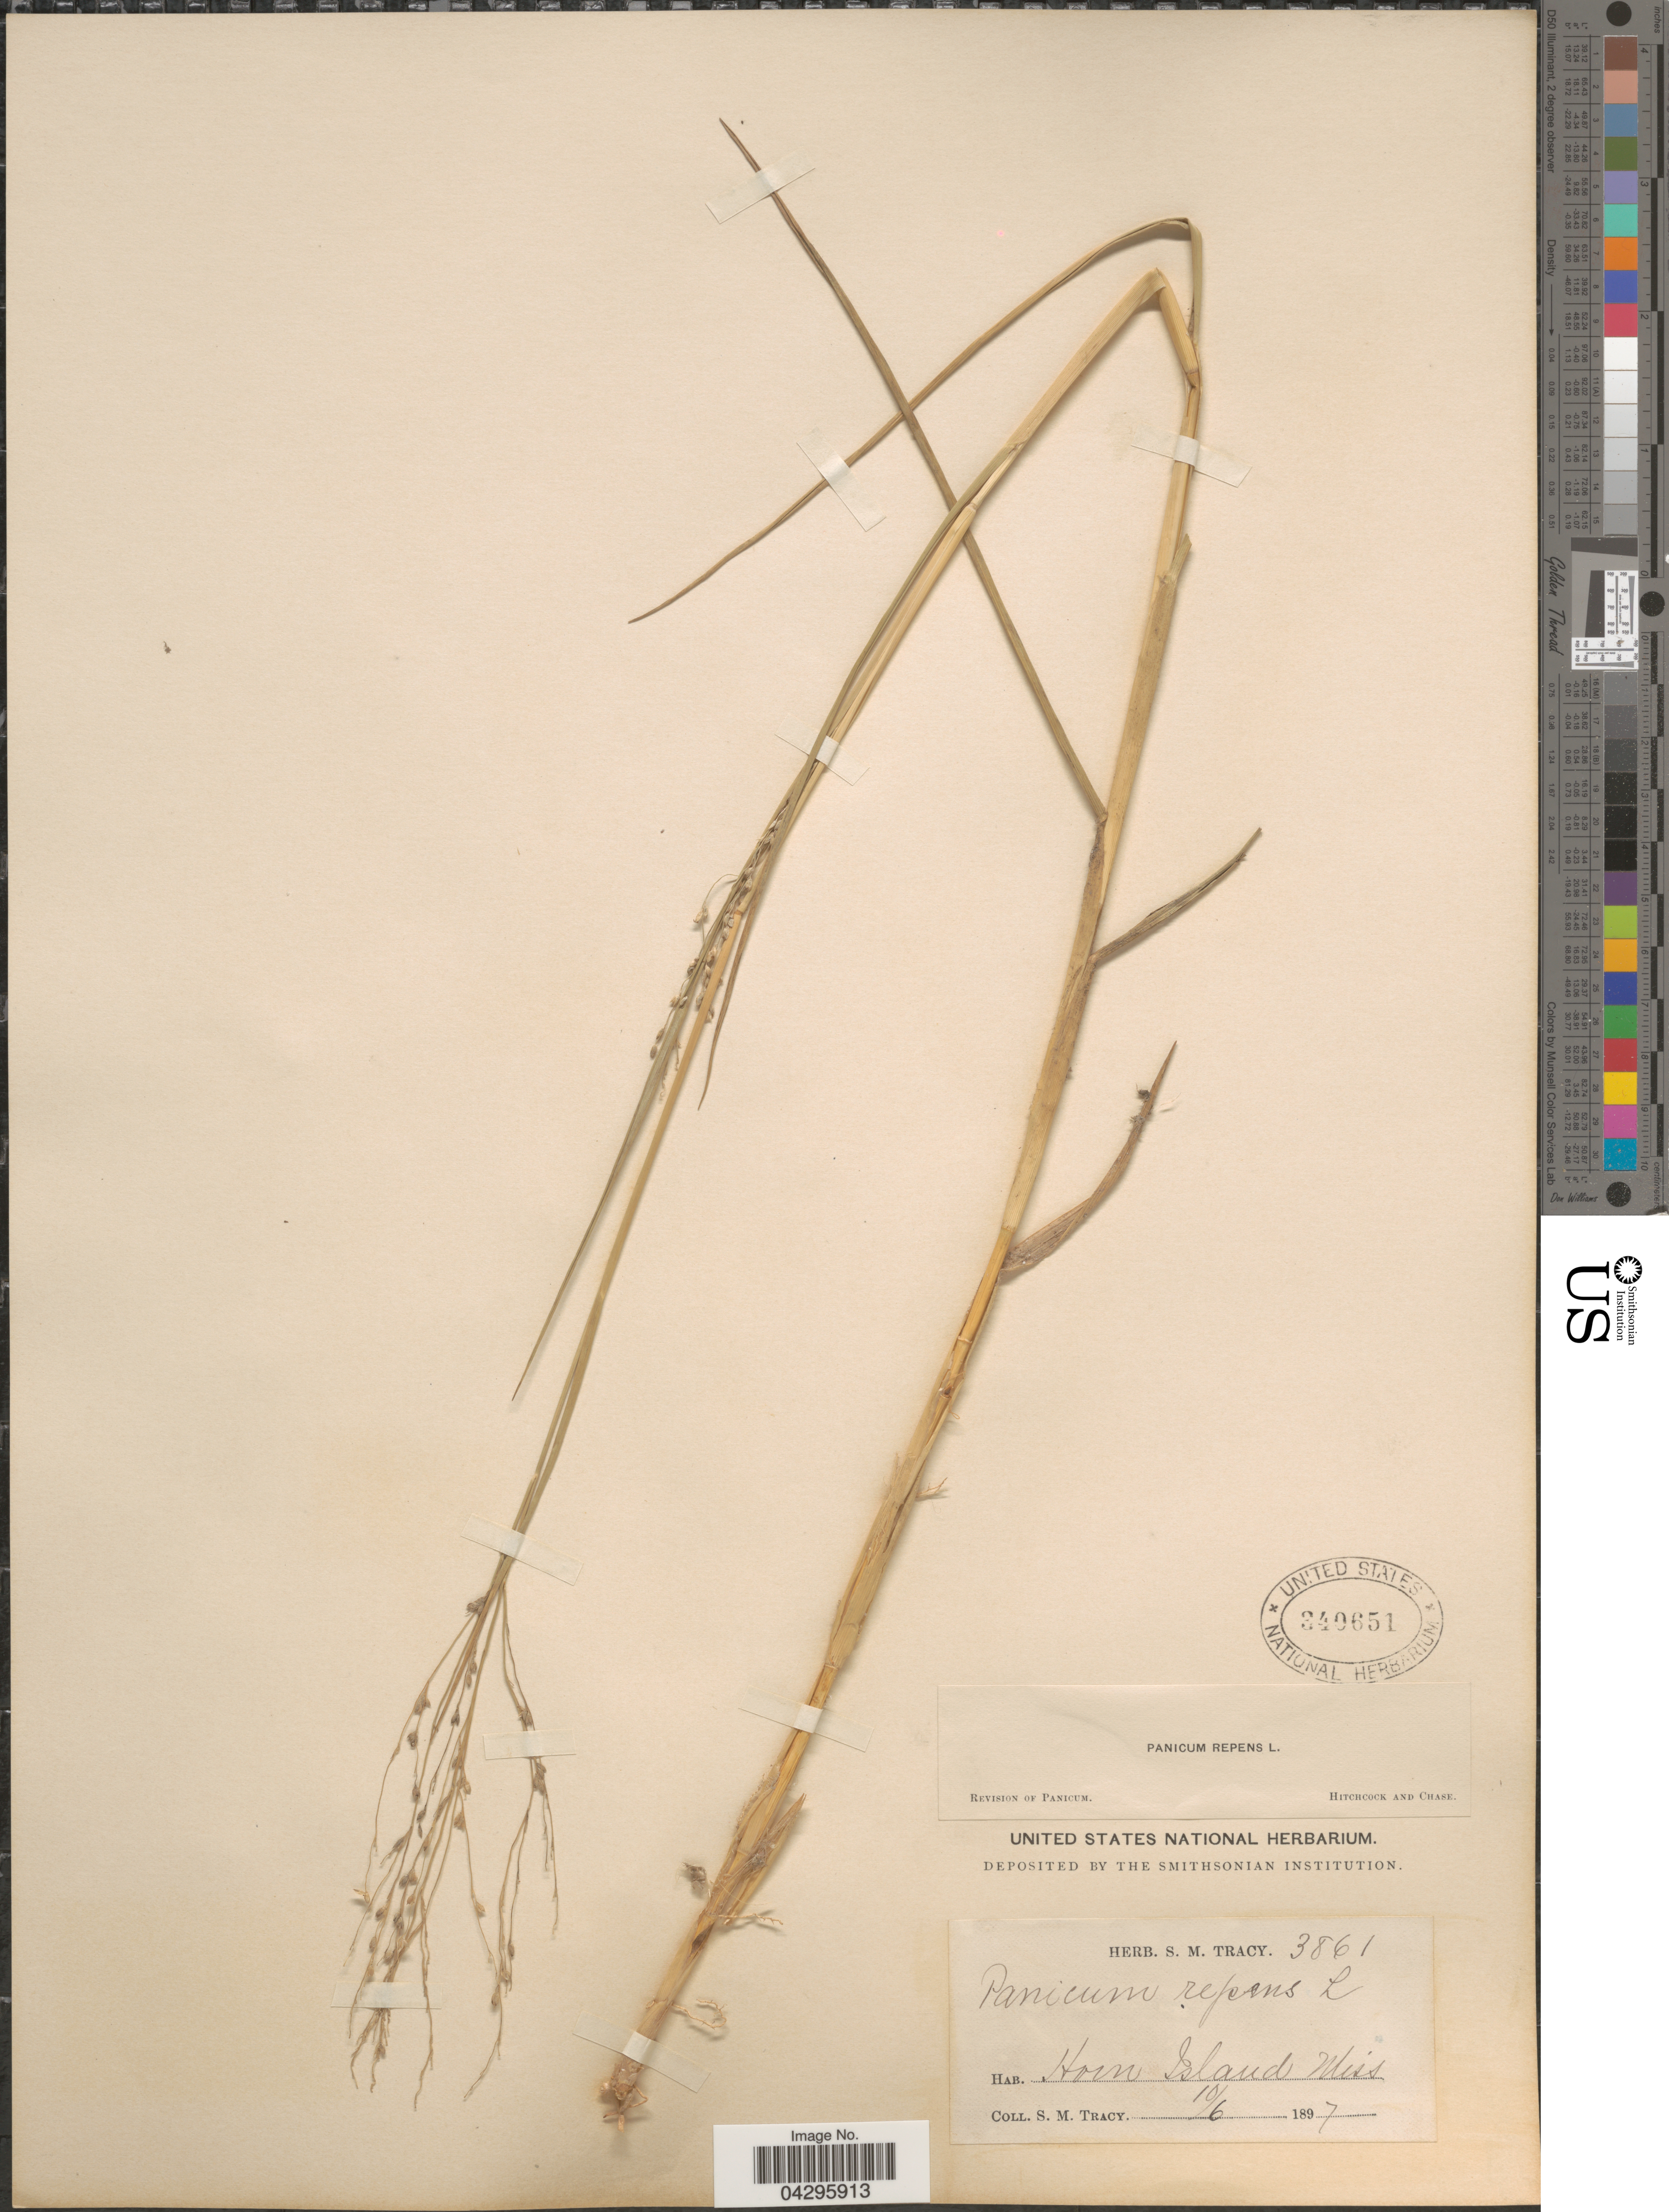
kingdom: Plantae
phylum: Tracheophyta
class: Liliopsida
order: Poales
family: Poaceae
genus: Panicum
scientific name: Panicum repens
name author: L.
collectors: S. M. Tracy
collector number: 3861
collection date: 1897-10-06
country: United States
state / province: Mississippi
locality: Horn Island.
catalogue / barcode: US 340651